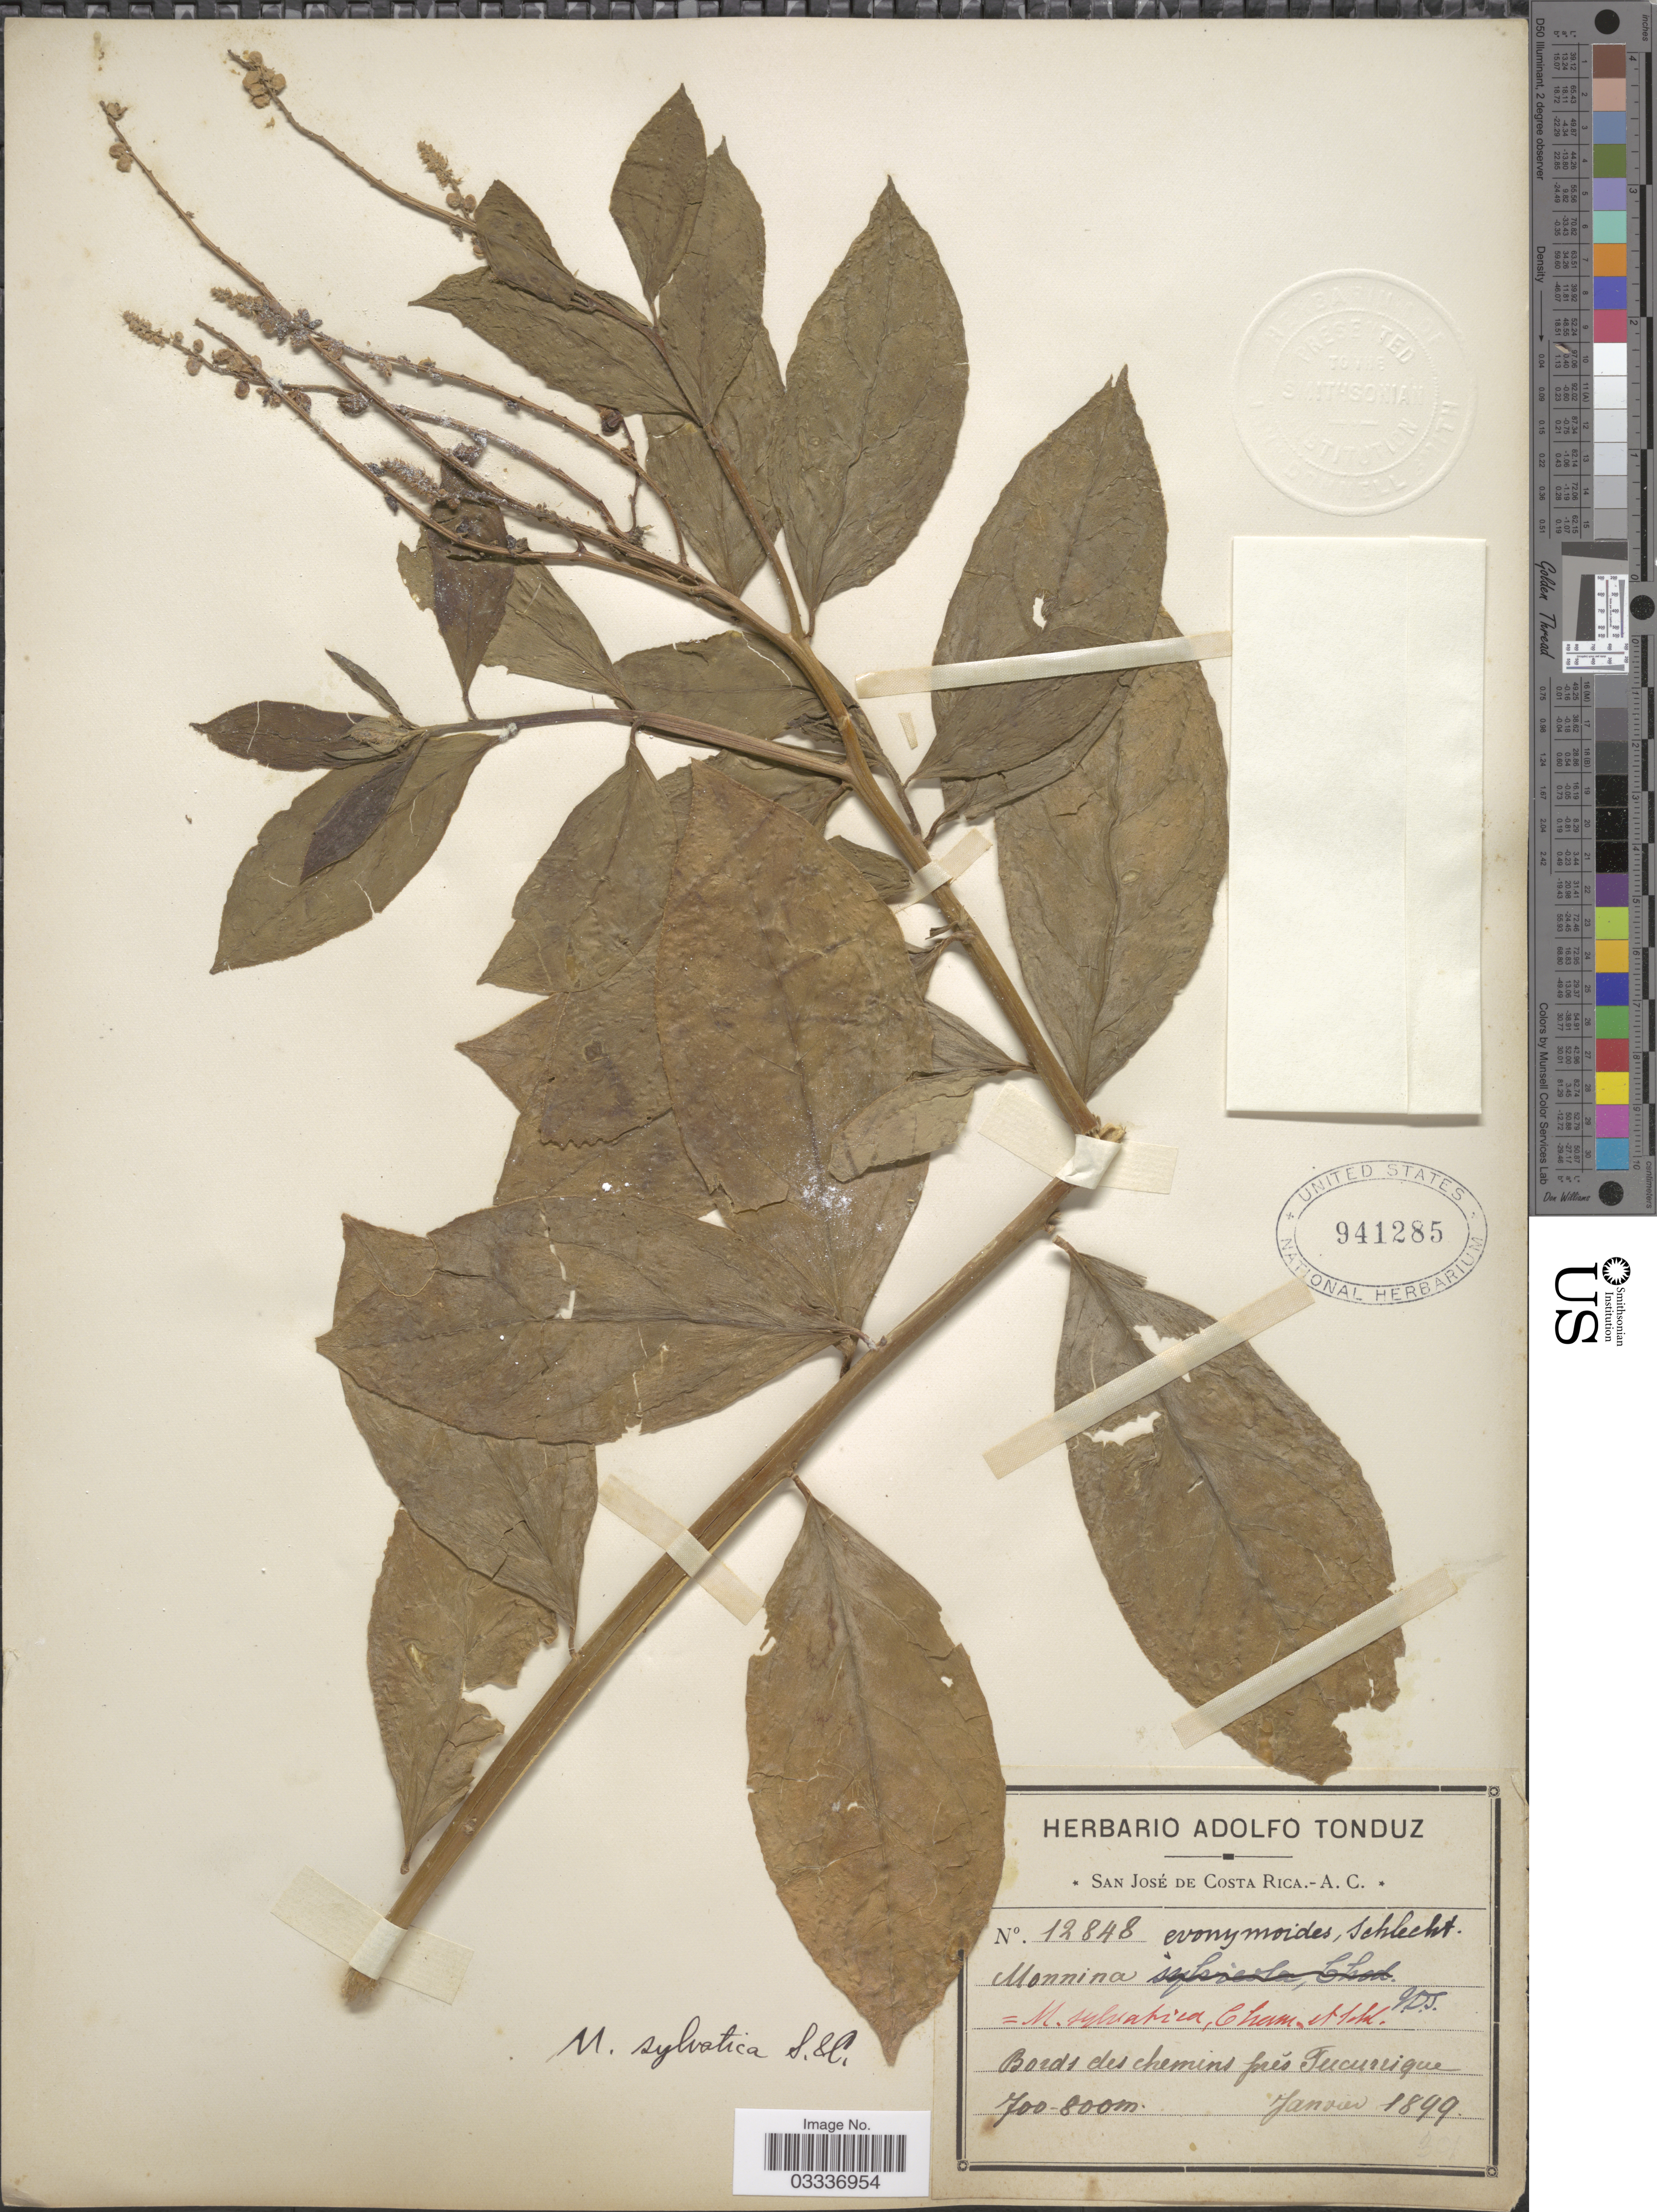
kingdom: Plantae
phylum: Tracheophyta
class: Magnoliopsida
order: Fabales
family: Polygalaceae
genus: Monnina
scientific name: Monnina sylvatica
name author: Schltdl. & Cham.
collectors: ex Herb. Adolfo Tonduz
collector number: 12848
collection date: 1899-01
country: Costa Rica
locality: Bords des chemins prés Tucurrique.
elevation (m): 700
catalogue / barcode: US 941285